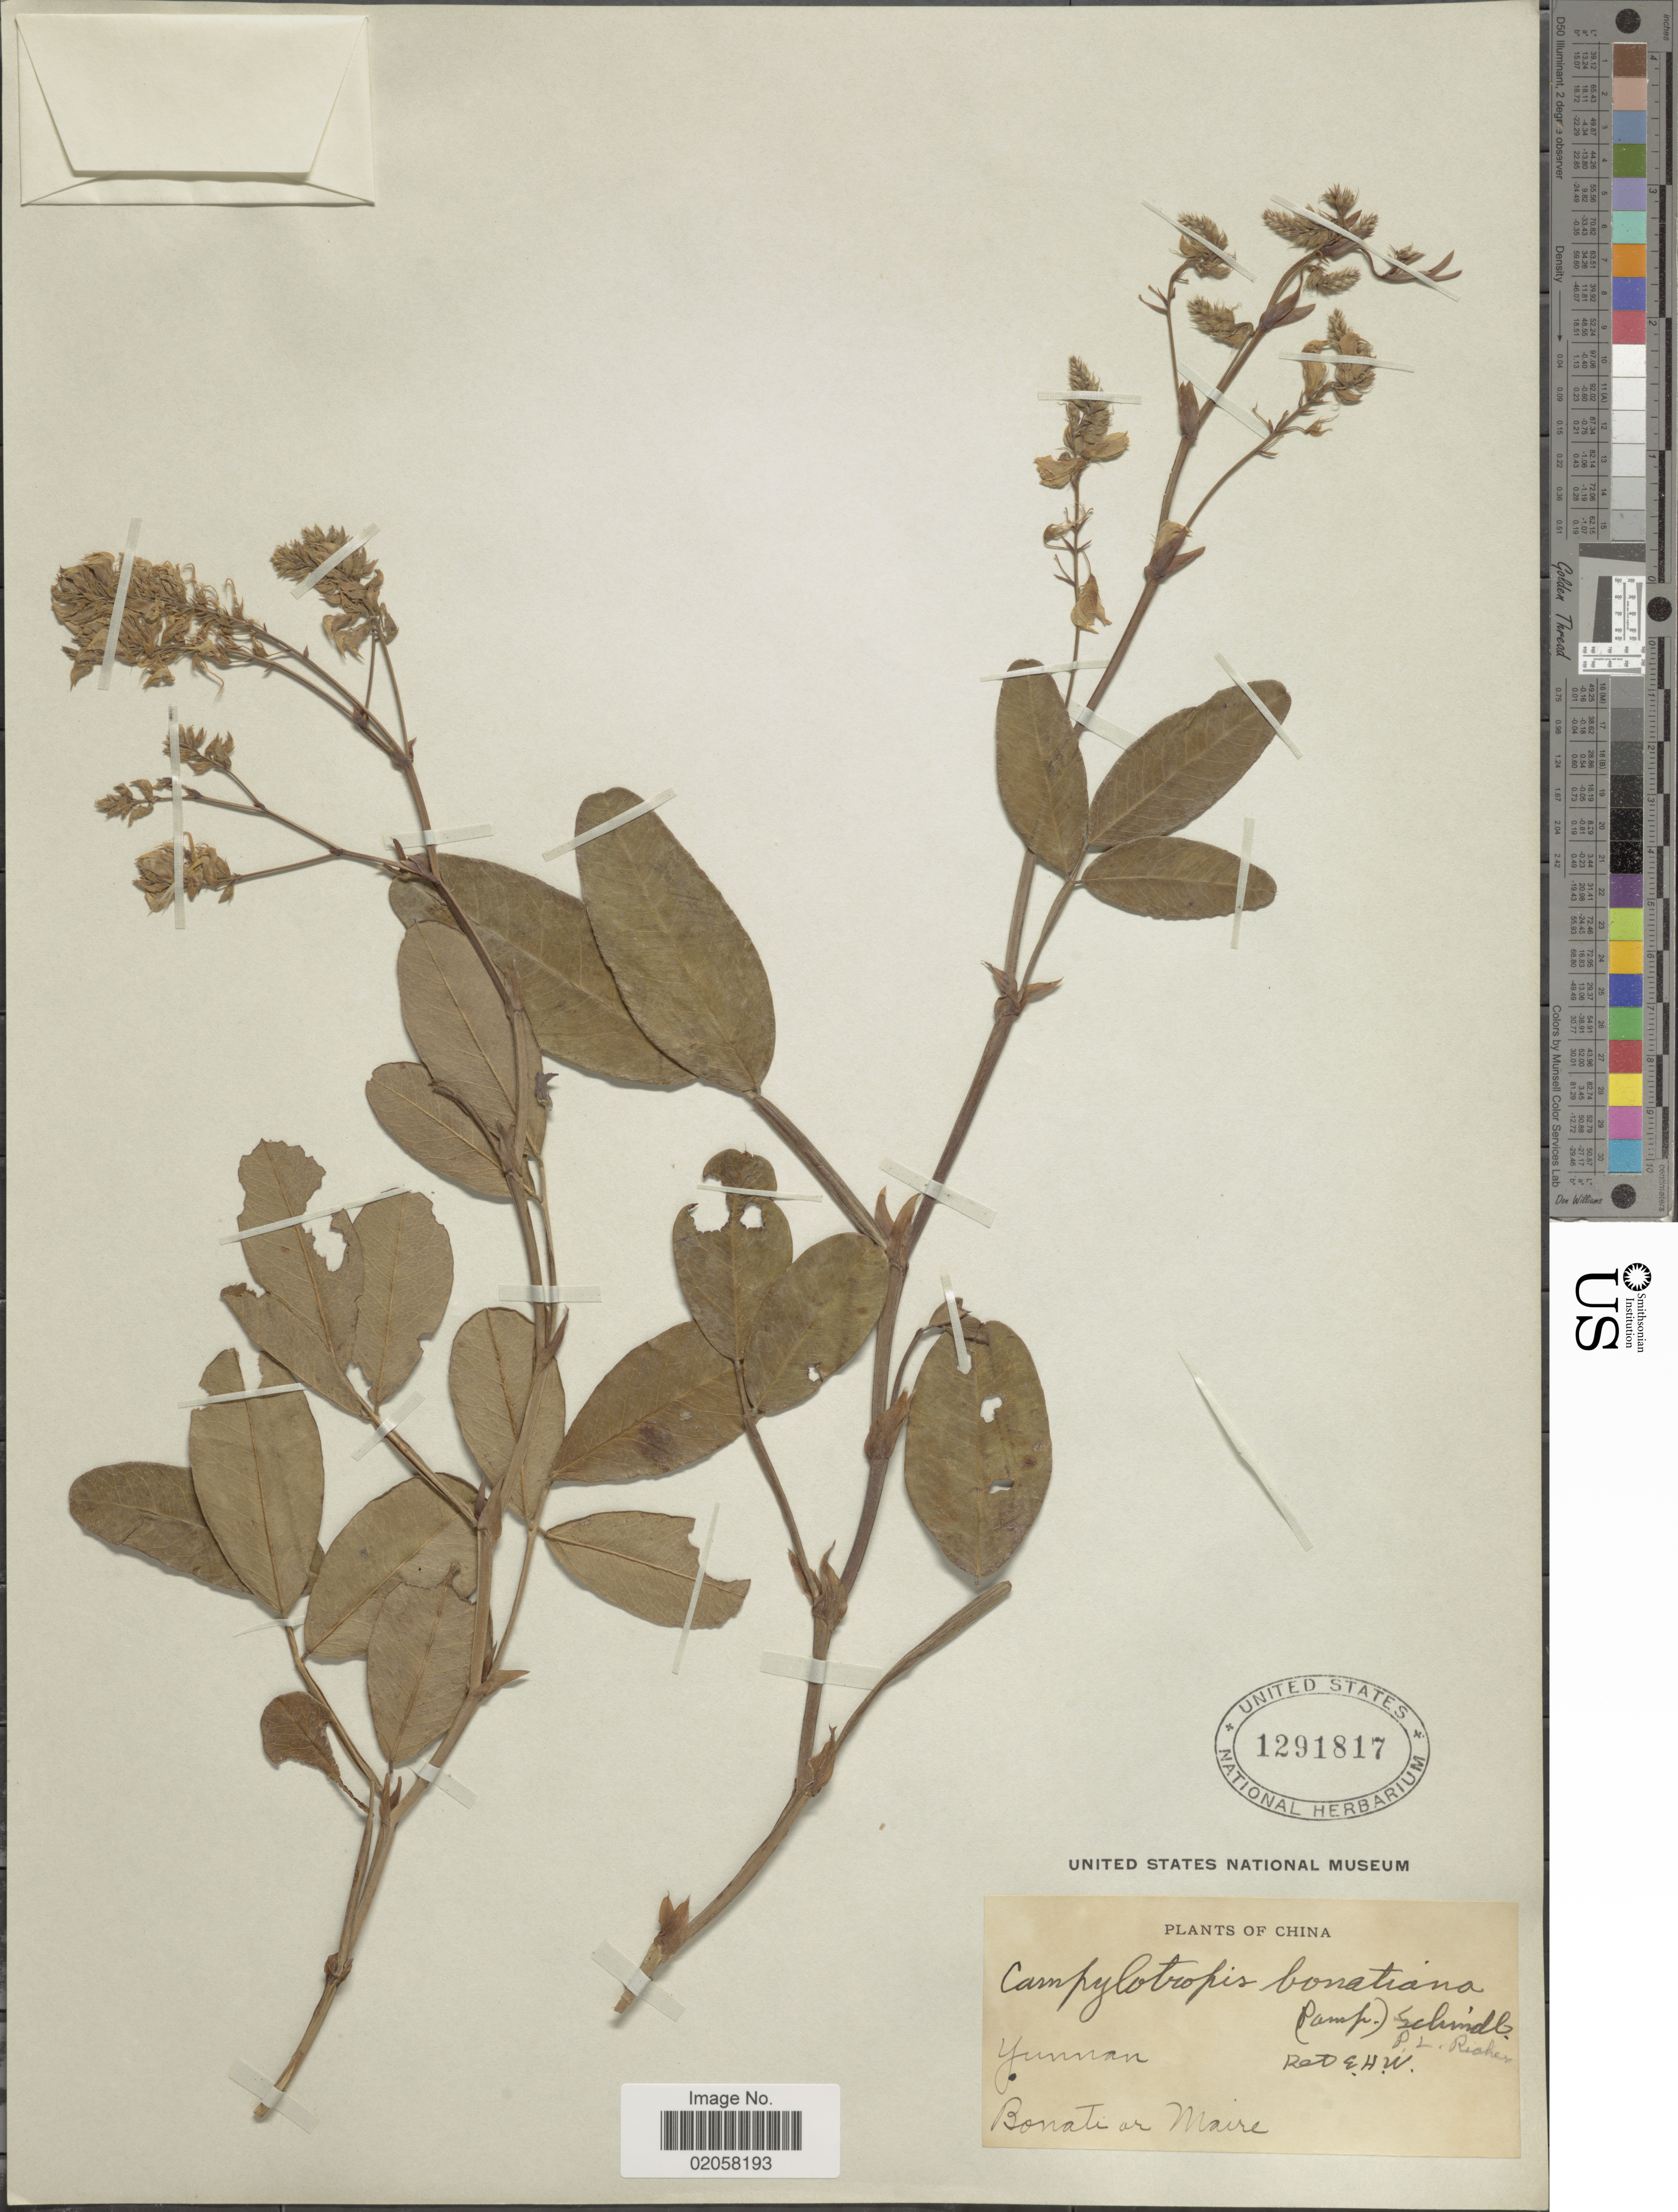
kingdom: Plantae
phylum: Tracheophyta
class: Magnoliopsida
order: Fabales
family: Fabaceae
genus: Campylotropis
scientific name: Campylotropis bonatiana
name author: (Pamp.) Schindl.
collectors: B. Maire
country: China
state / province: Yunnan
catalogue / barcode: US 1291817